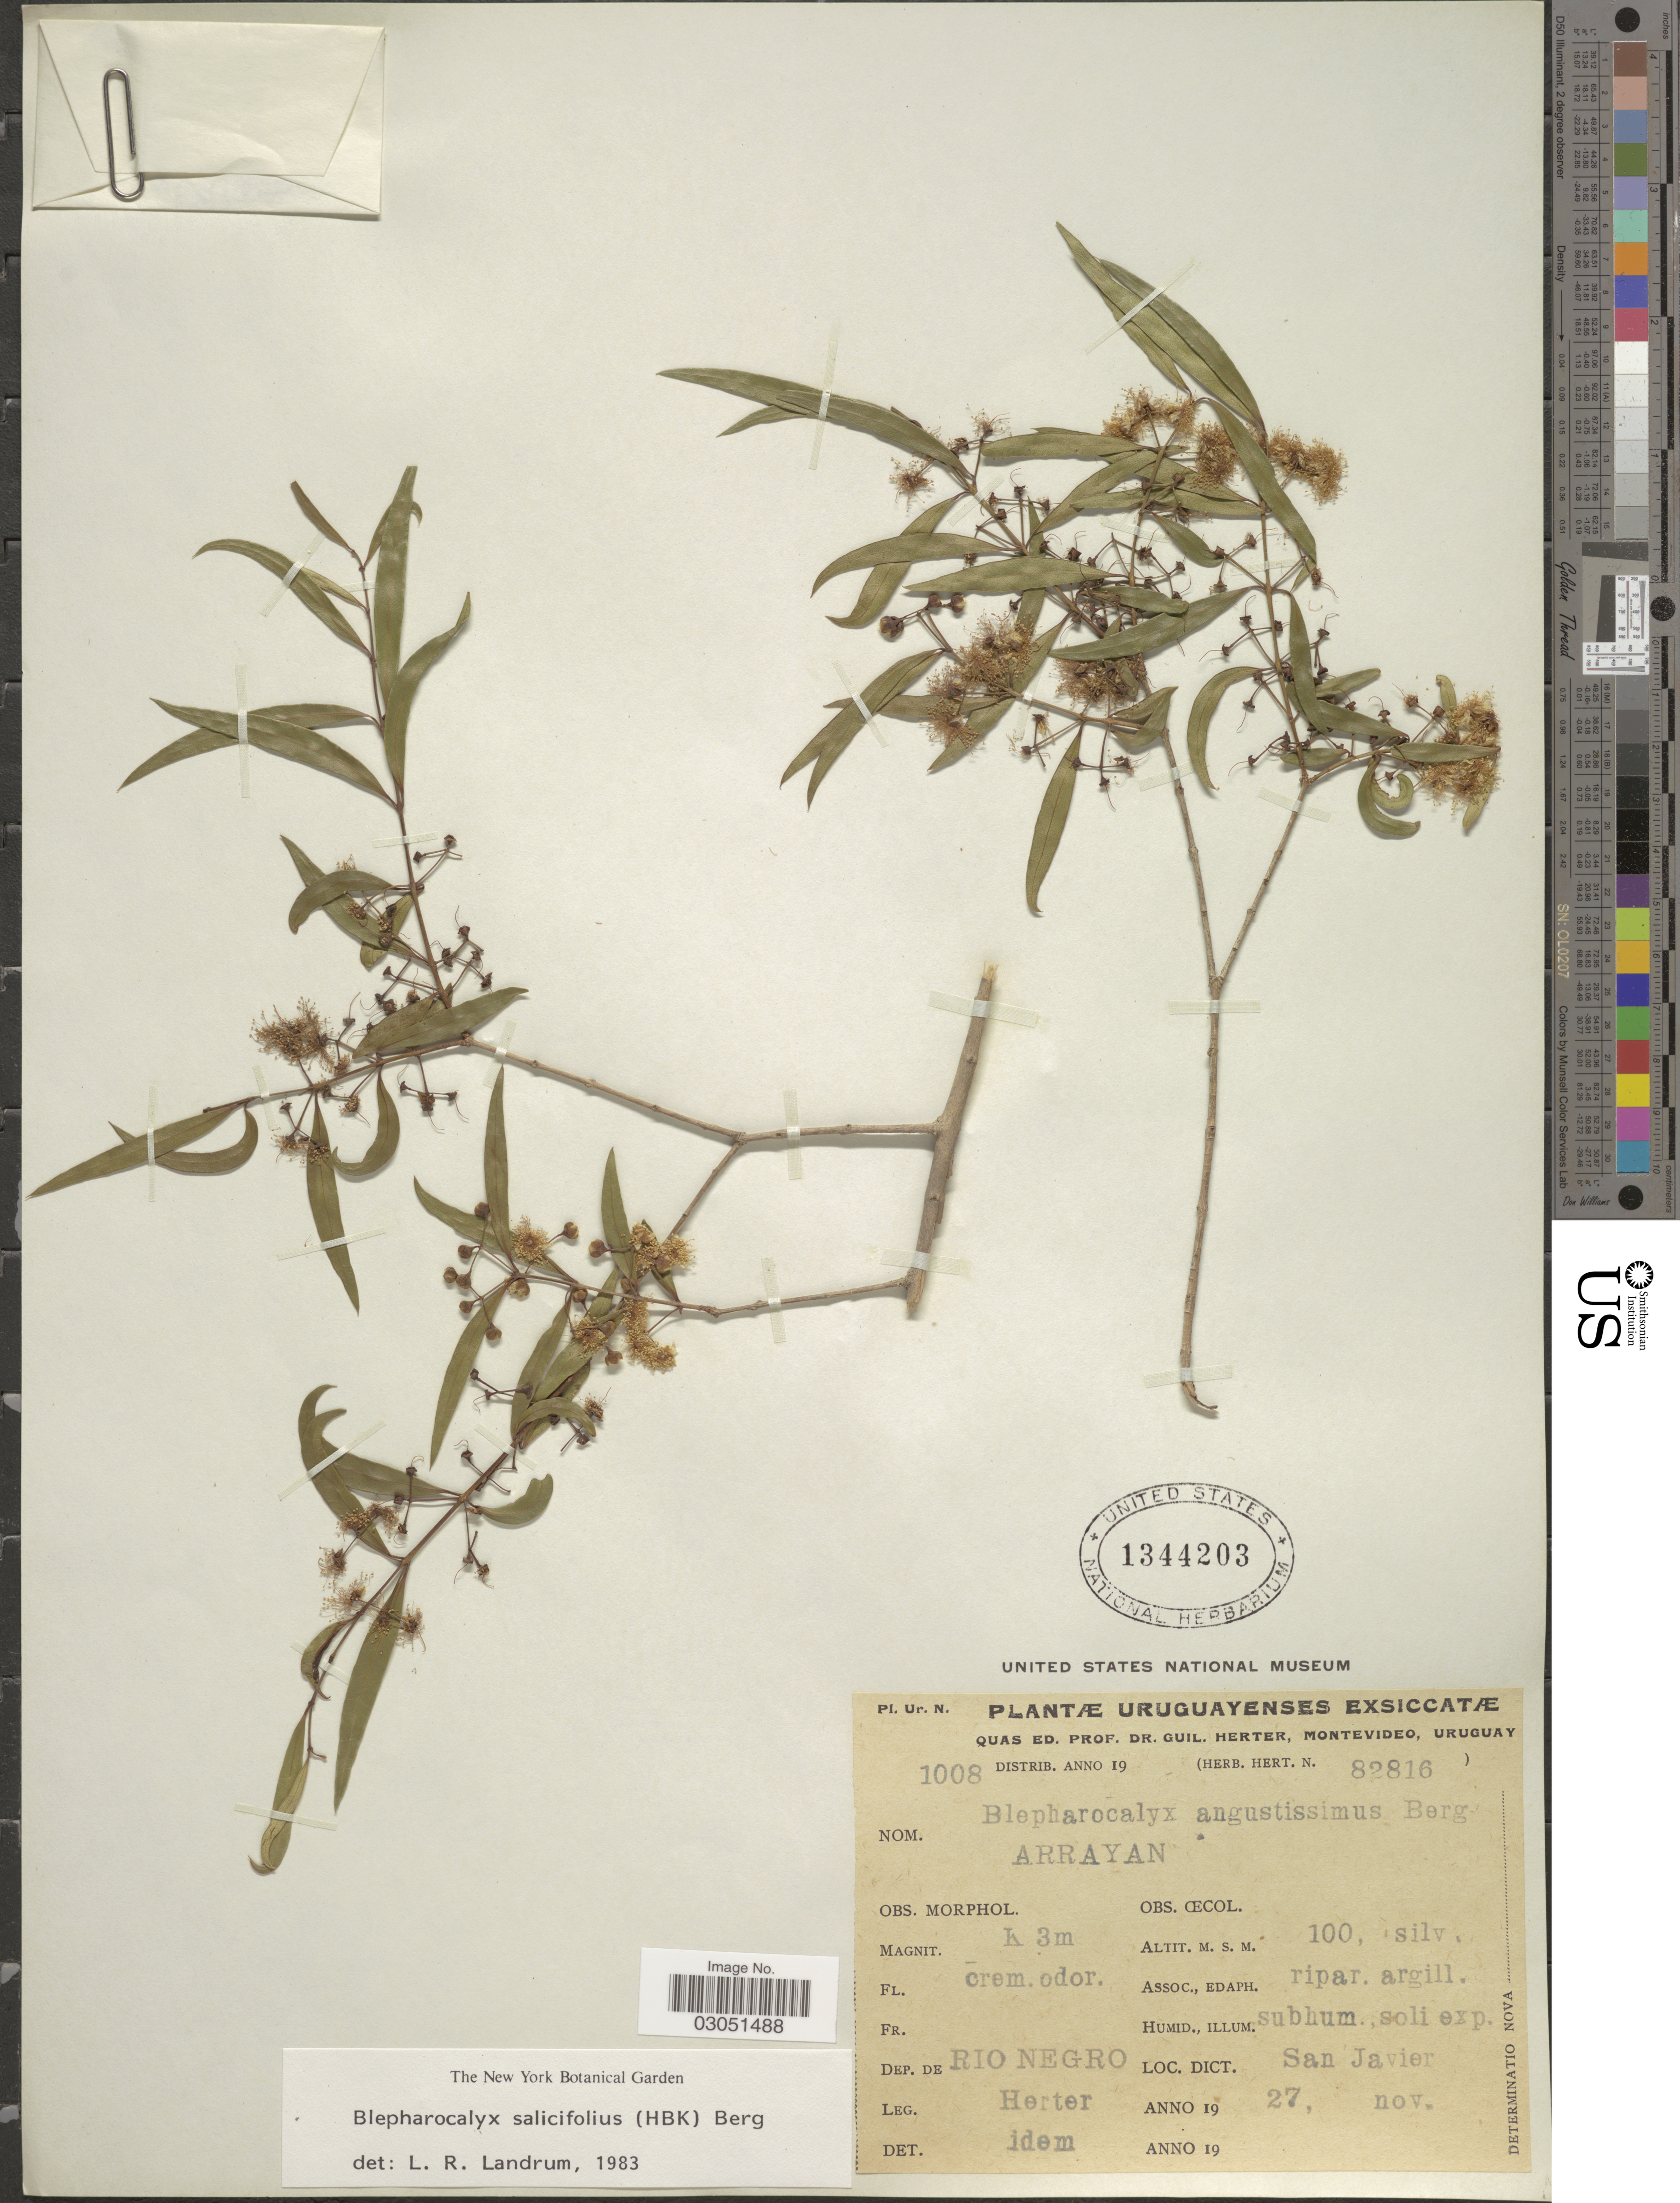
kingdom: Plantae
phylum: Tracheophyta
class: Magnoliopsida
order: Myrtales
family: Myrtaceae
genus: Blepharocalyx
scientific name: Blepharocalyx salicifolius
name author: (Kunth) O. Berg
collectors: G. Herter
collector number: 1008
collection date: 1927-11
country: Uruguay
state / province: Rio Negro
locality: Dep. de Rio Negro, San Javier.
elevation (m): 100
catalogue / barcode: US 1344203